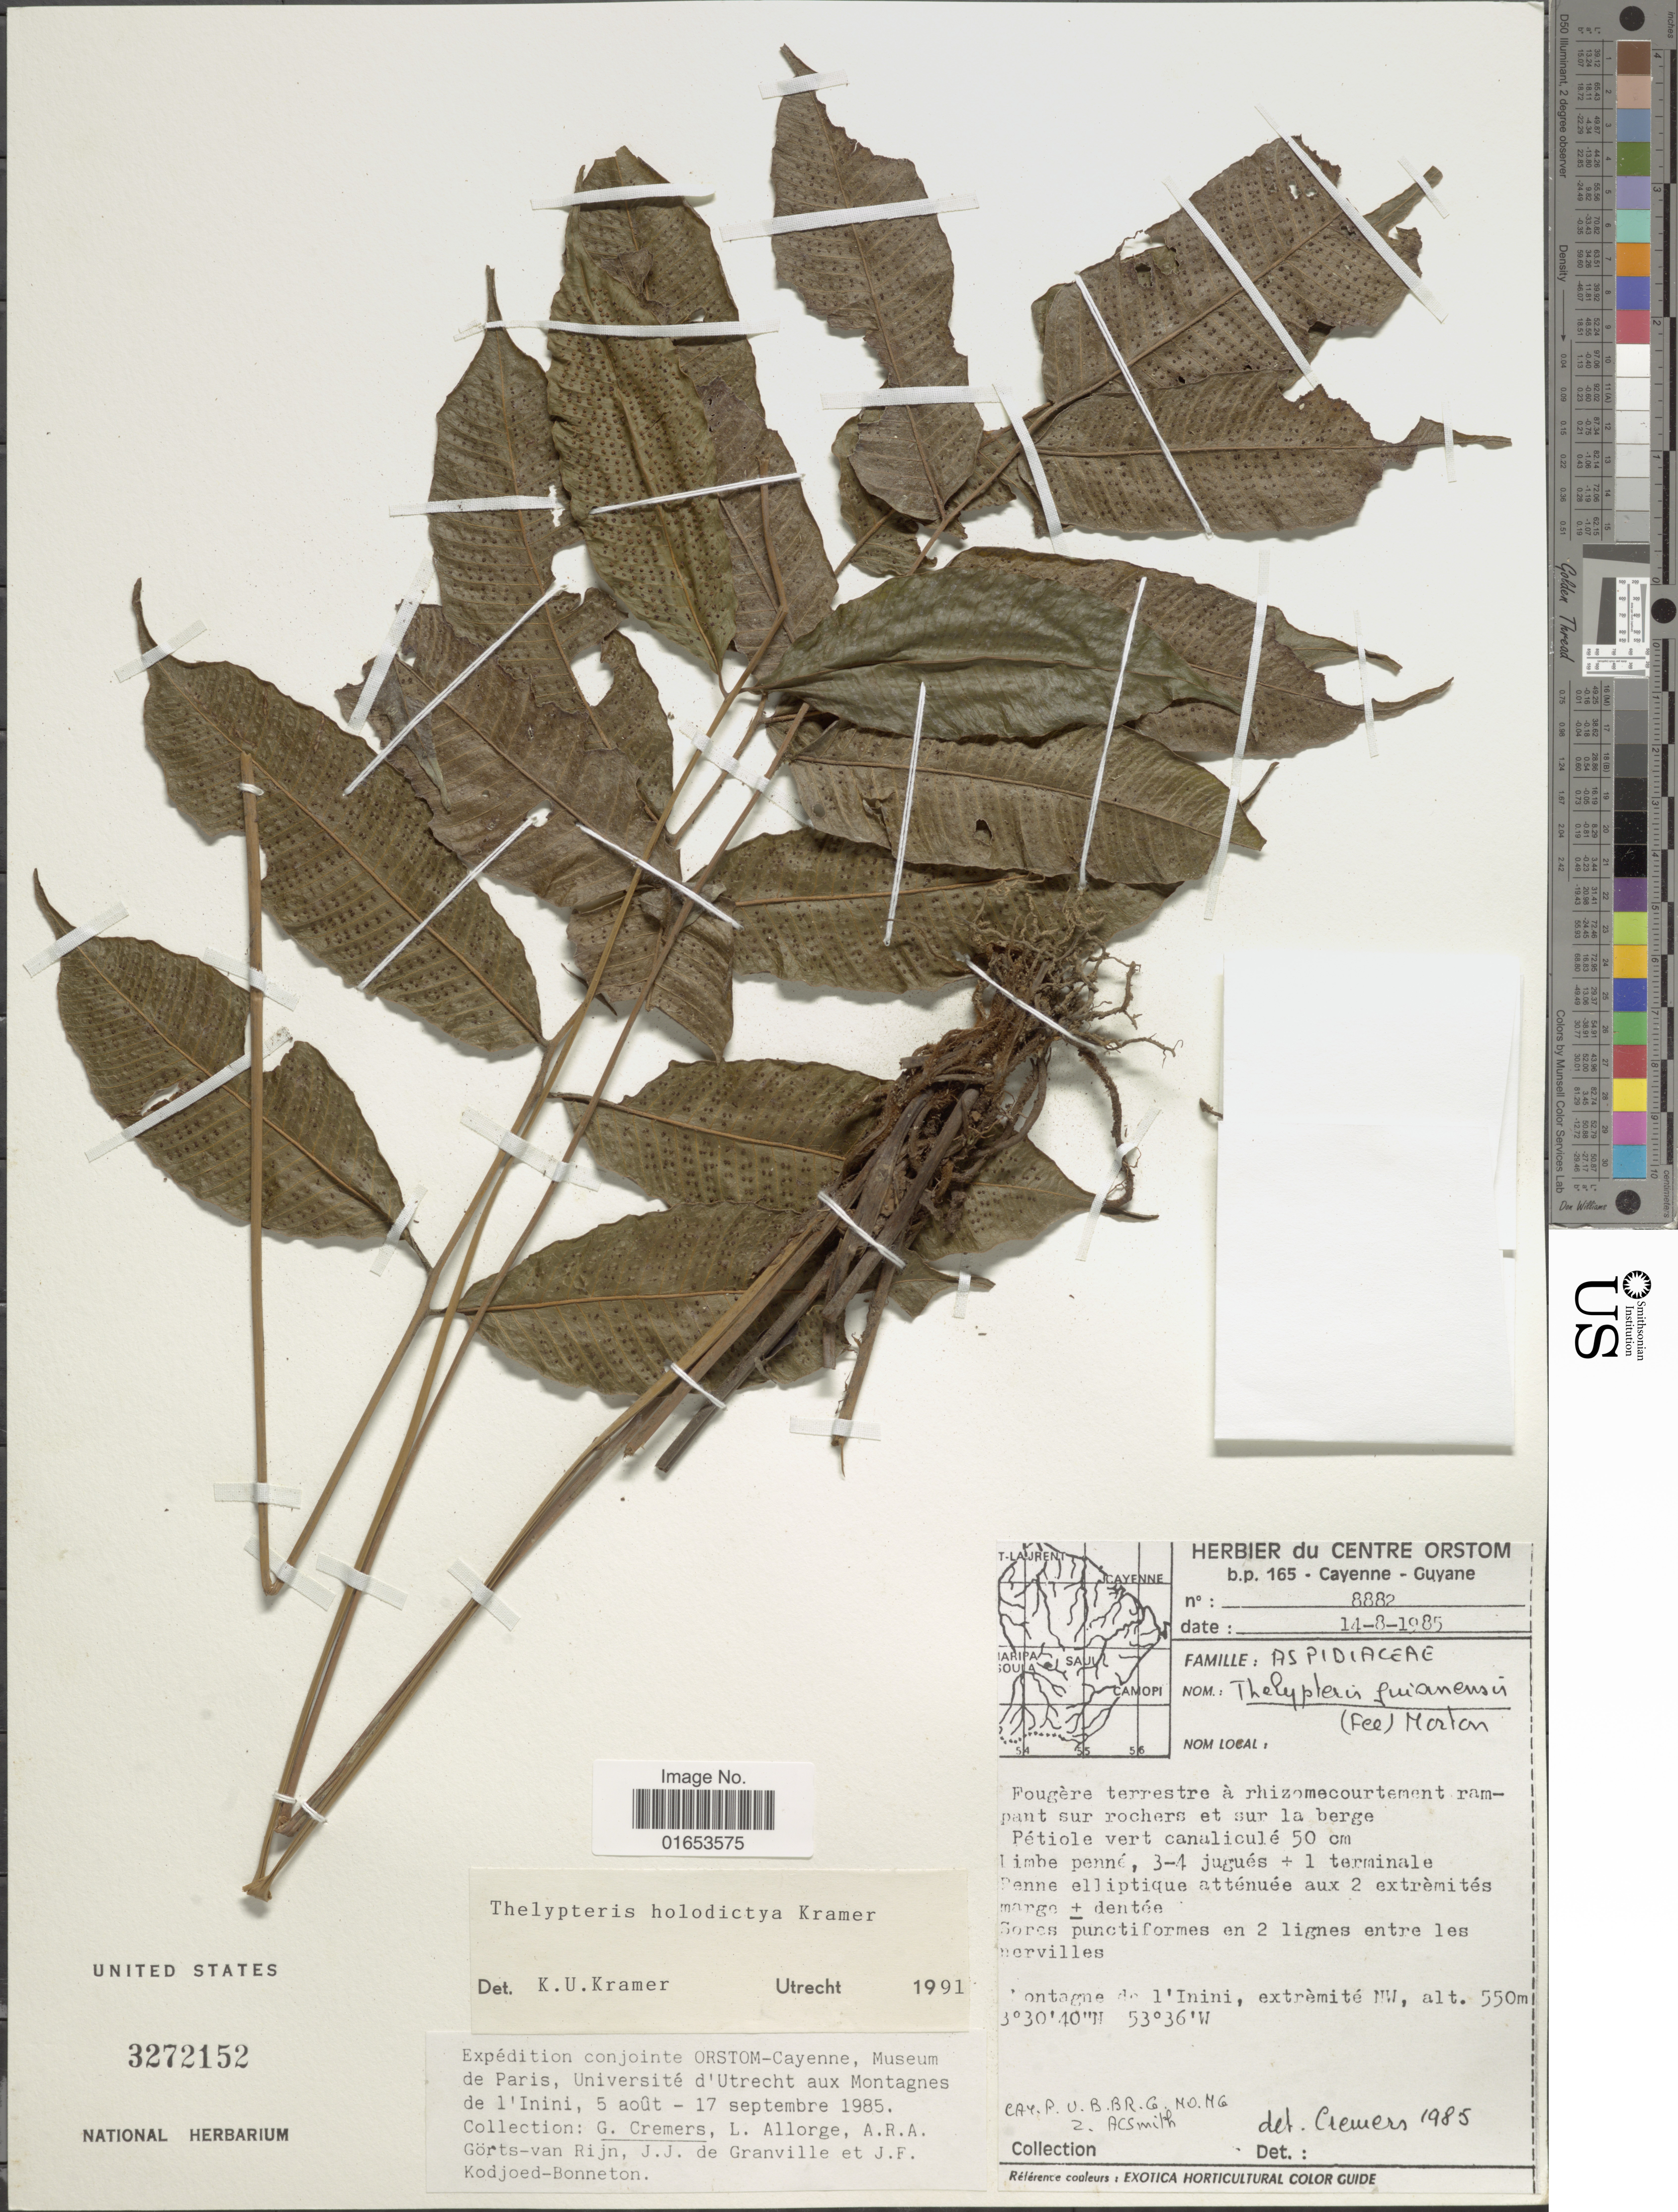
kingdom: Plantae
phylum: Tracheophyta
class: Polypodiopsida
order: Polypodiales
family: Thelypteridaceae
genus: Meniscium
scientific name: Meniscium holodictyum comb. nov., ined. 2015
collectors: A. C. Smith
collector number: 8882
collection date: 1985-08-14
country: French Guiana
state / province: Inini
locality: Montagen de l'Inini, extrèmité NW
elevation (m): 550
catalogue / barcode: US 3272152